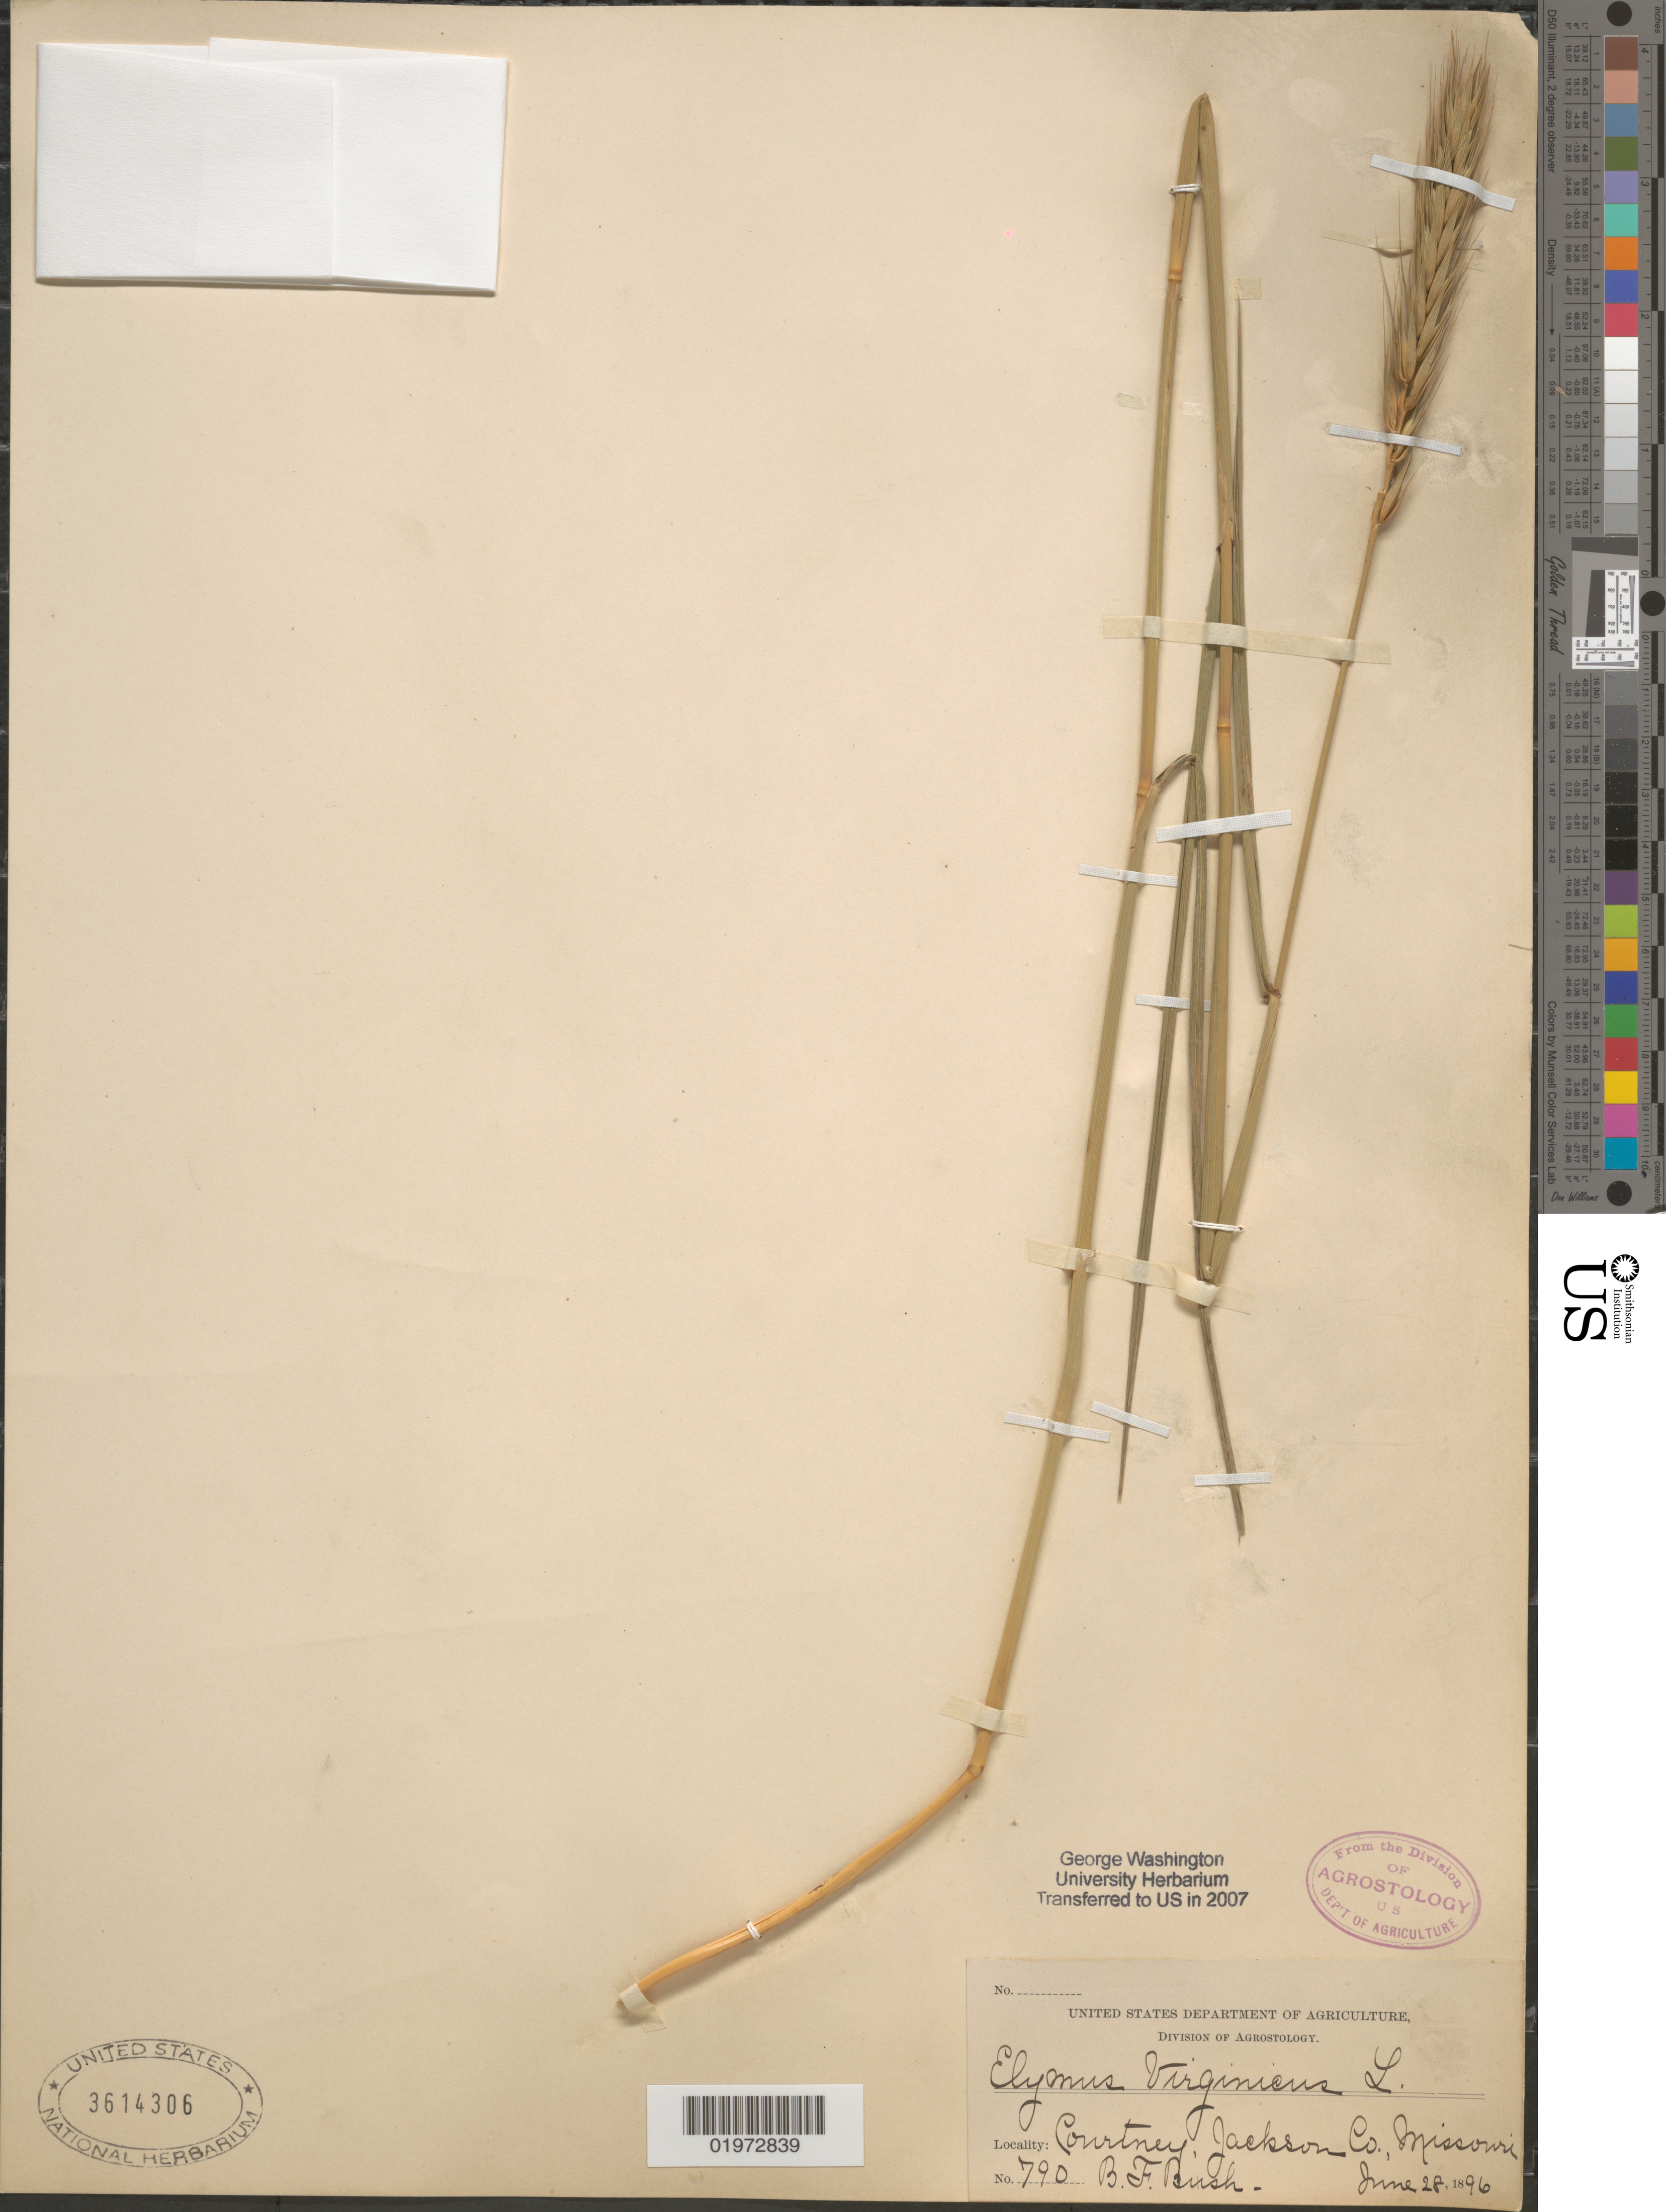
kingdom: Plantae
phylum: Tracheophyta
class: Liliopsida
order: Poales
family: Poaceae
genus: Elymus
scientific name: Elymus virginicus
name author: L.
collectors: B. F. Bush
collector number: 790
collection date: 1896-06-28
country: United States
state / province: Missouri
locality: Courtney, Jackson Co.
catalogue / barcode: US 3614306